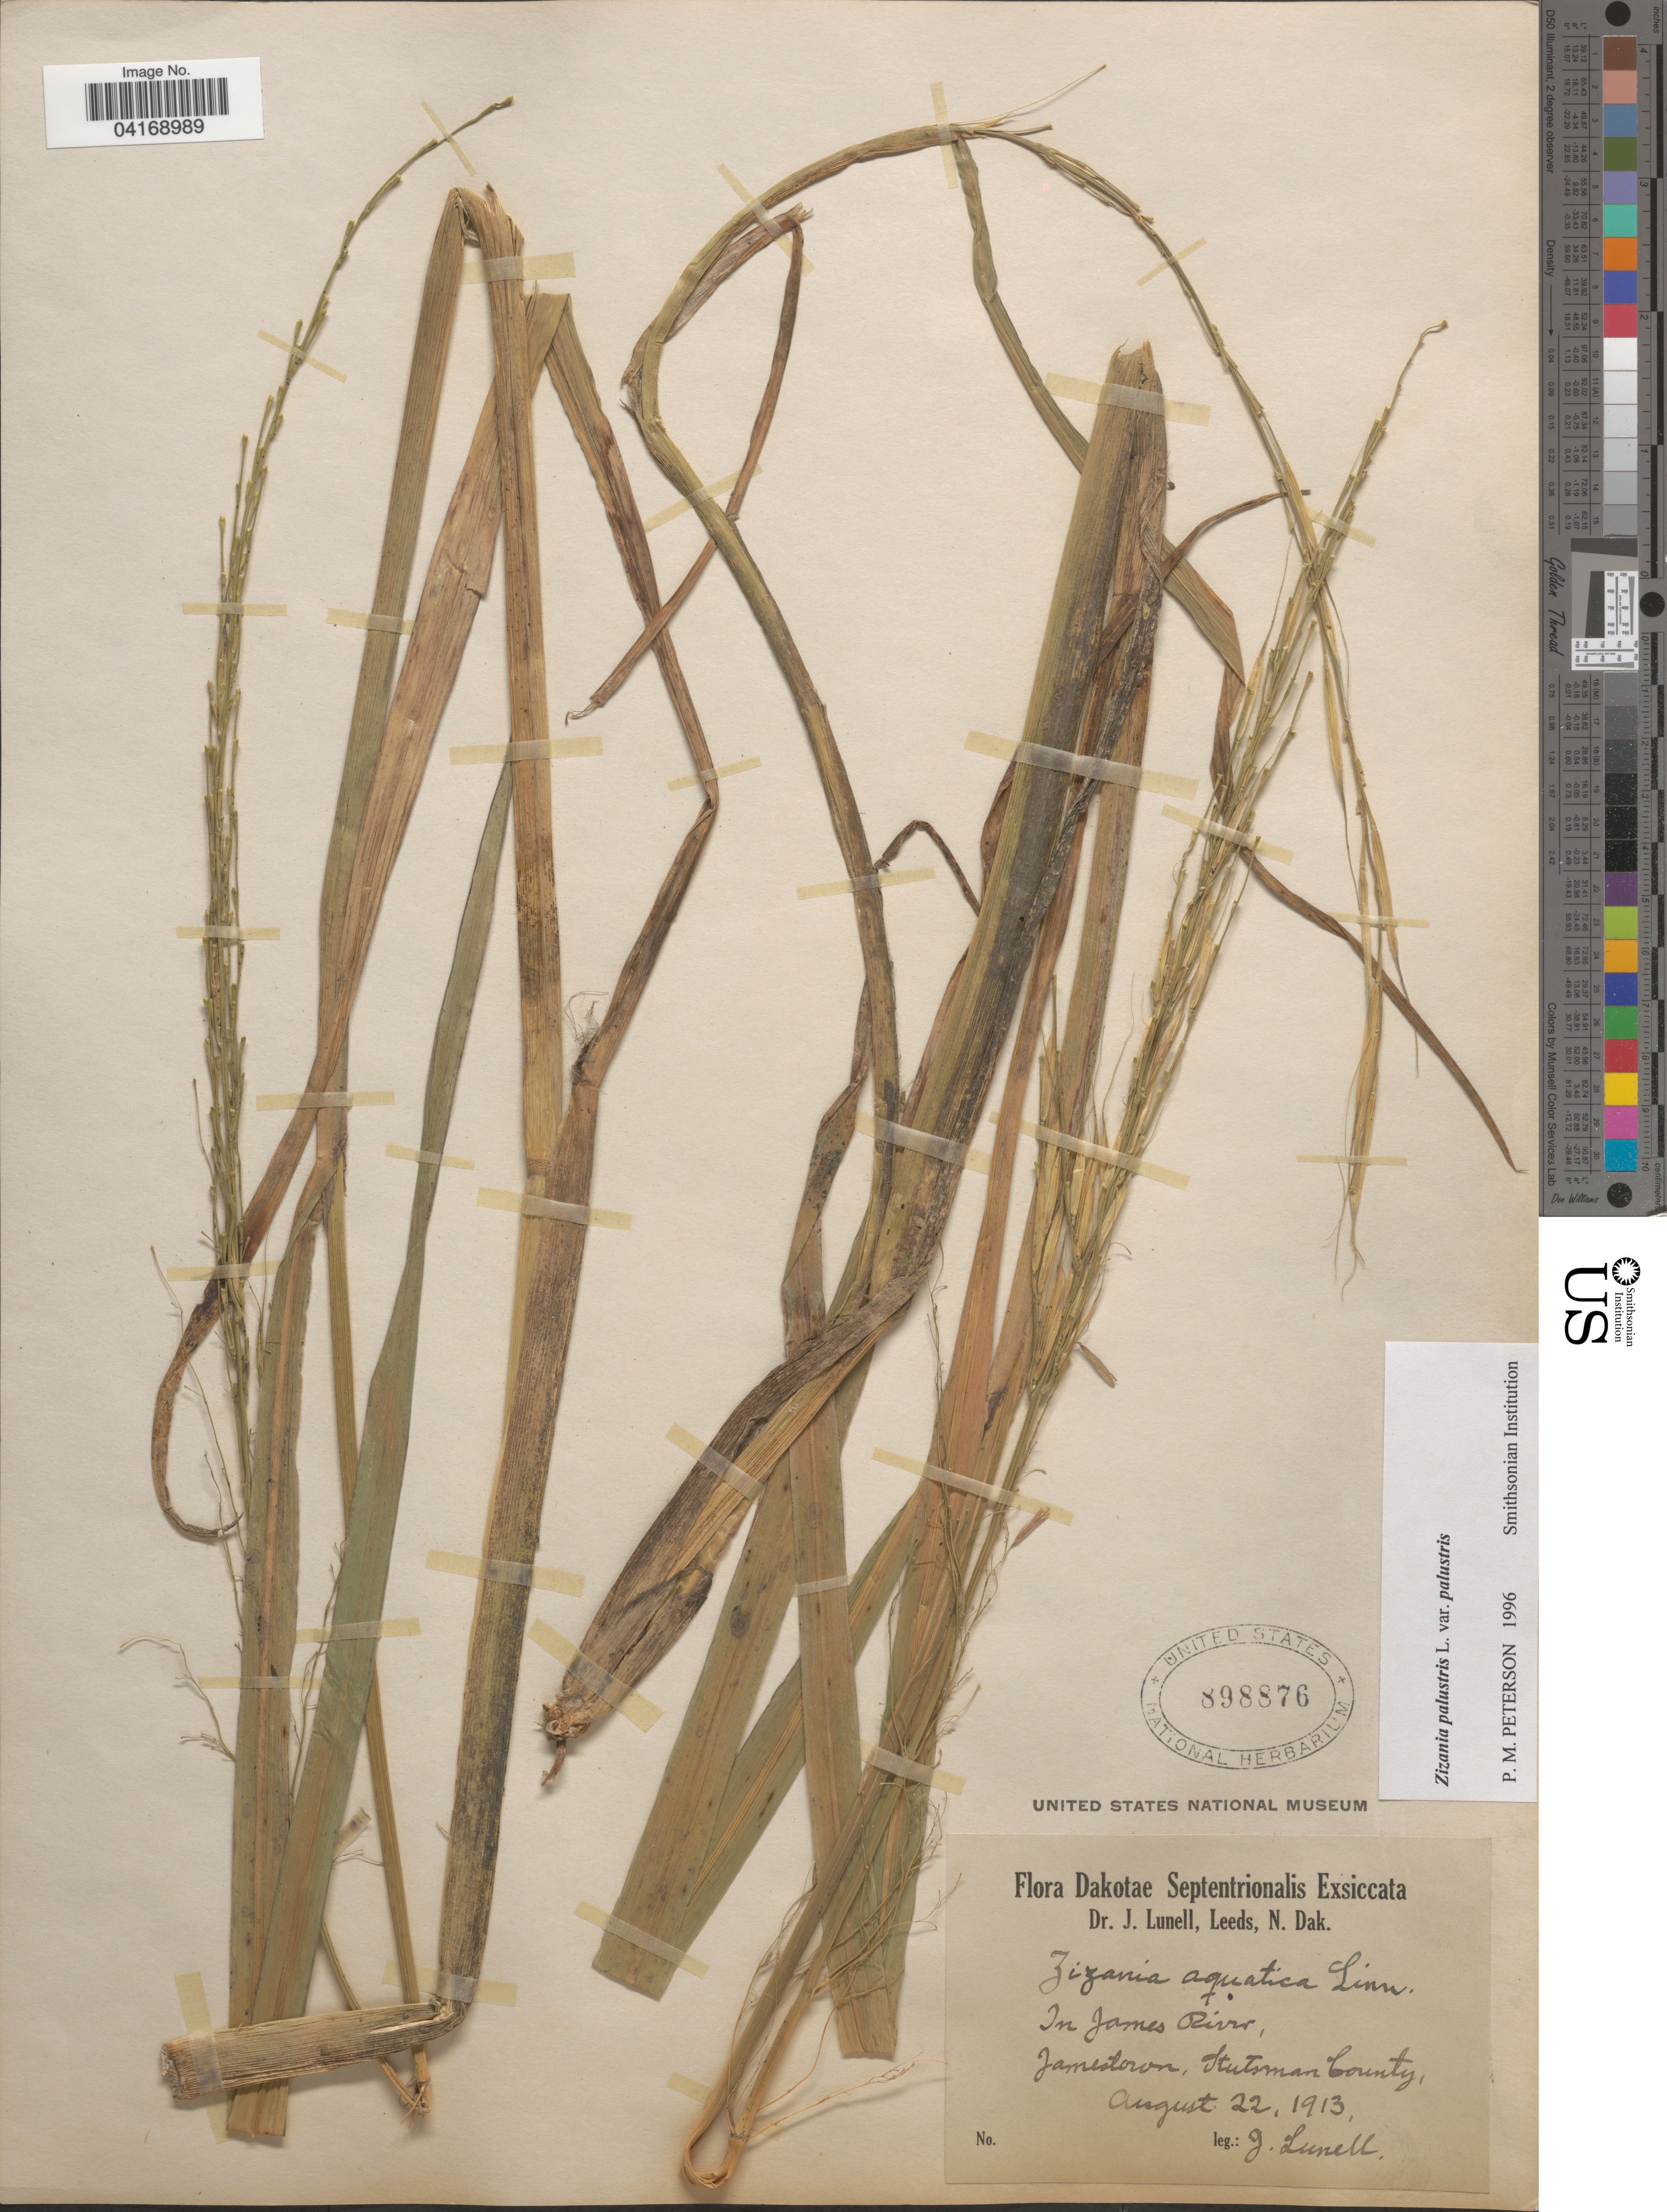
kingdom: Plantae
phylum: Tracheophyta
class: Liliopsida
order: Poales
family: Poaceae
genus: Zizania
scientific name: Zizania palustris var. palustris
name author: L.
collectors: J. Lunell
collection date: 1913-08-22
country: United States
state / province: North Dakota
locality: Dakotae Septentrionalis. In James River, Jamestown, Stutsman County.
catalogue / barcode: US 898876